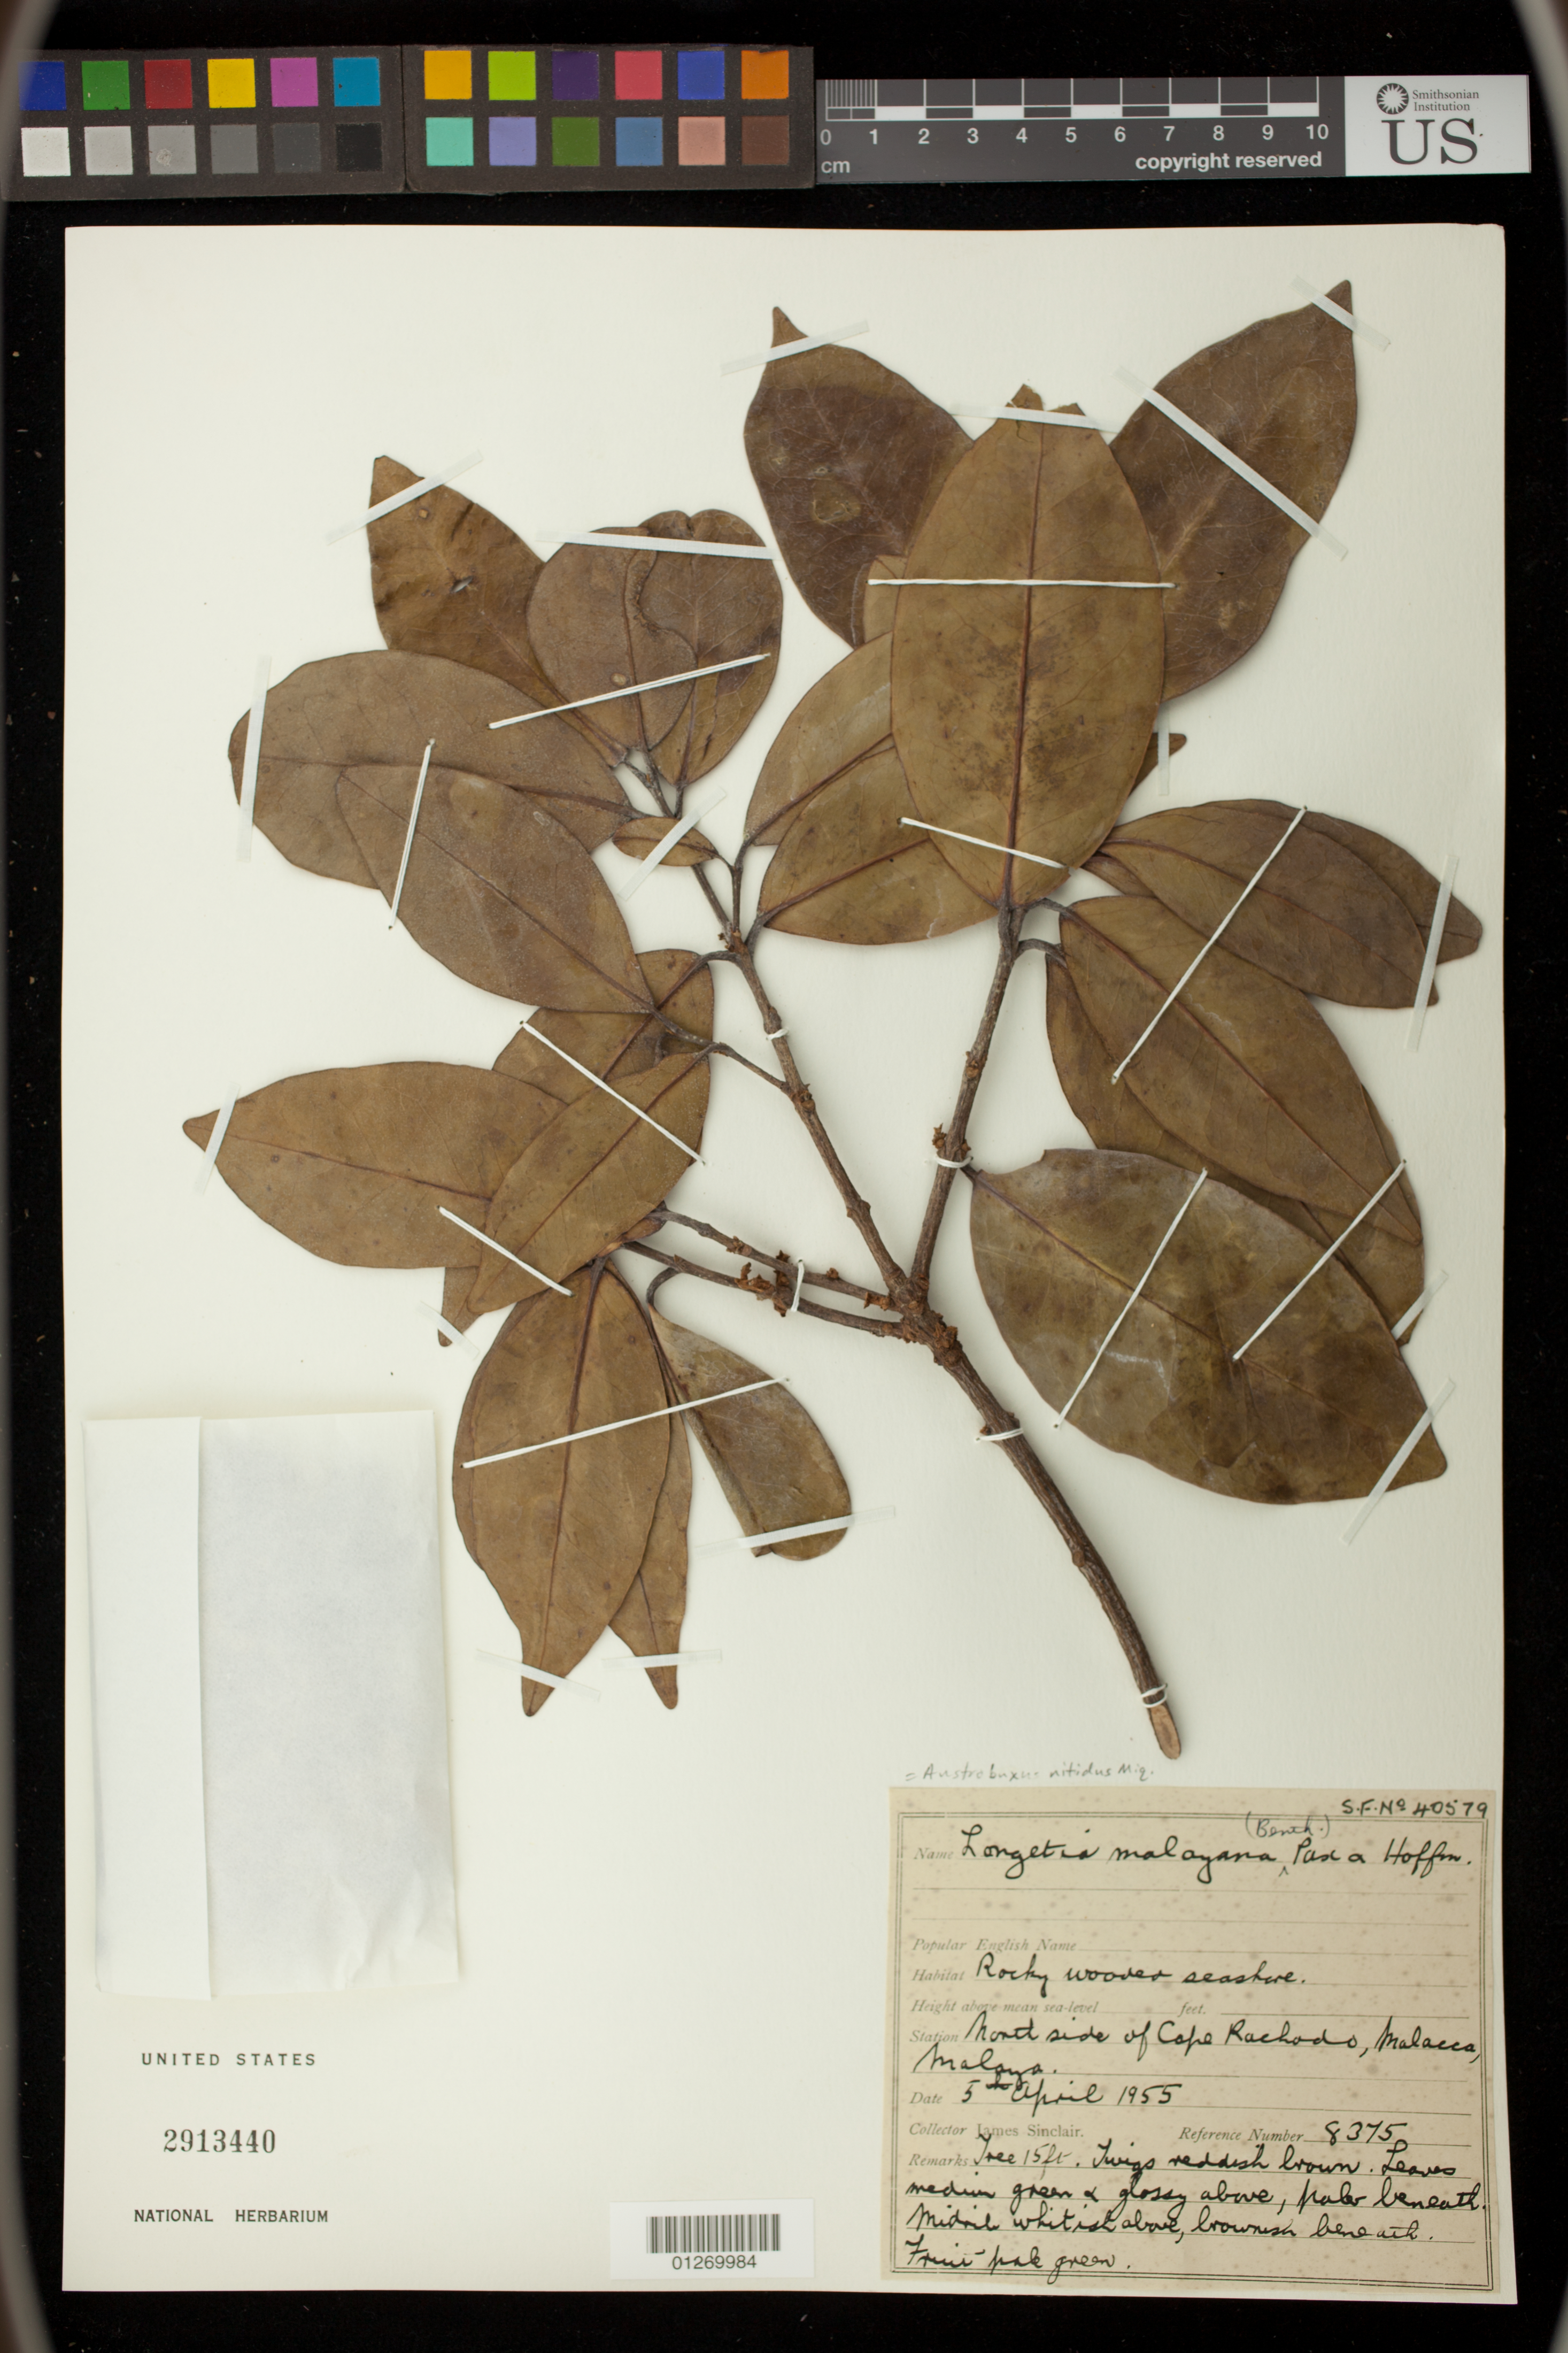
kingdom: Plantae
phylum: Tracheophyta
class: Magnoliopsida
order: Malpighiales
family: Picrodendraceae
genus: Austrobuxus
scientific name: Austrobuxus nitidus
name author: (Miq.) Steenis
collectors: J. Sinclair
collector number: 8375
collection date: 1955-04-05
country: Malaysia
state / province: Melaka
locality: North side of Cape Rachodo, Malacca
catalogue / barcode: US 2913440